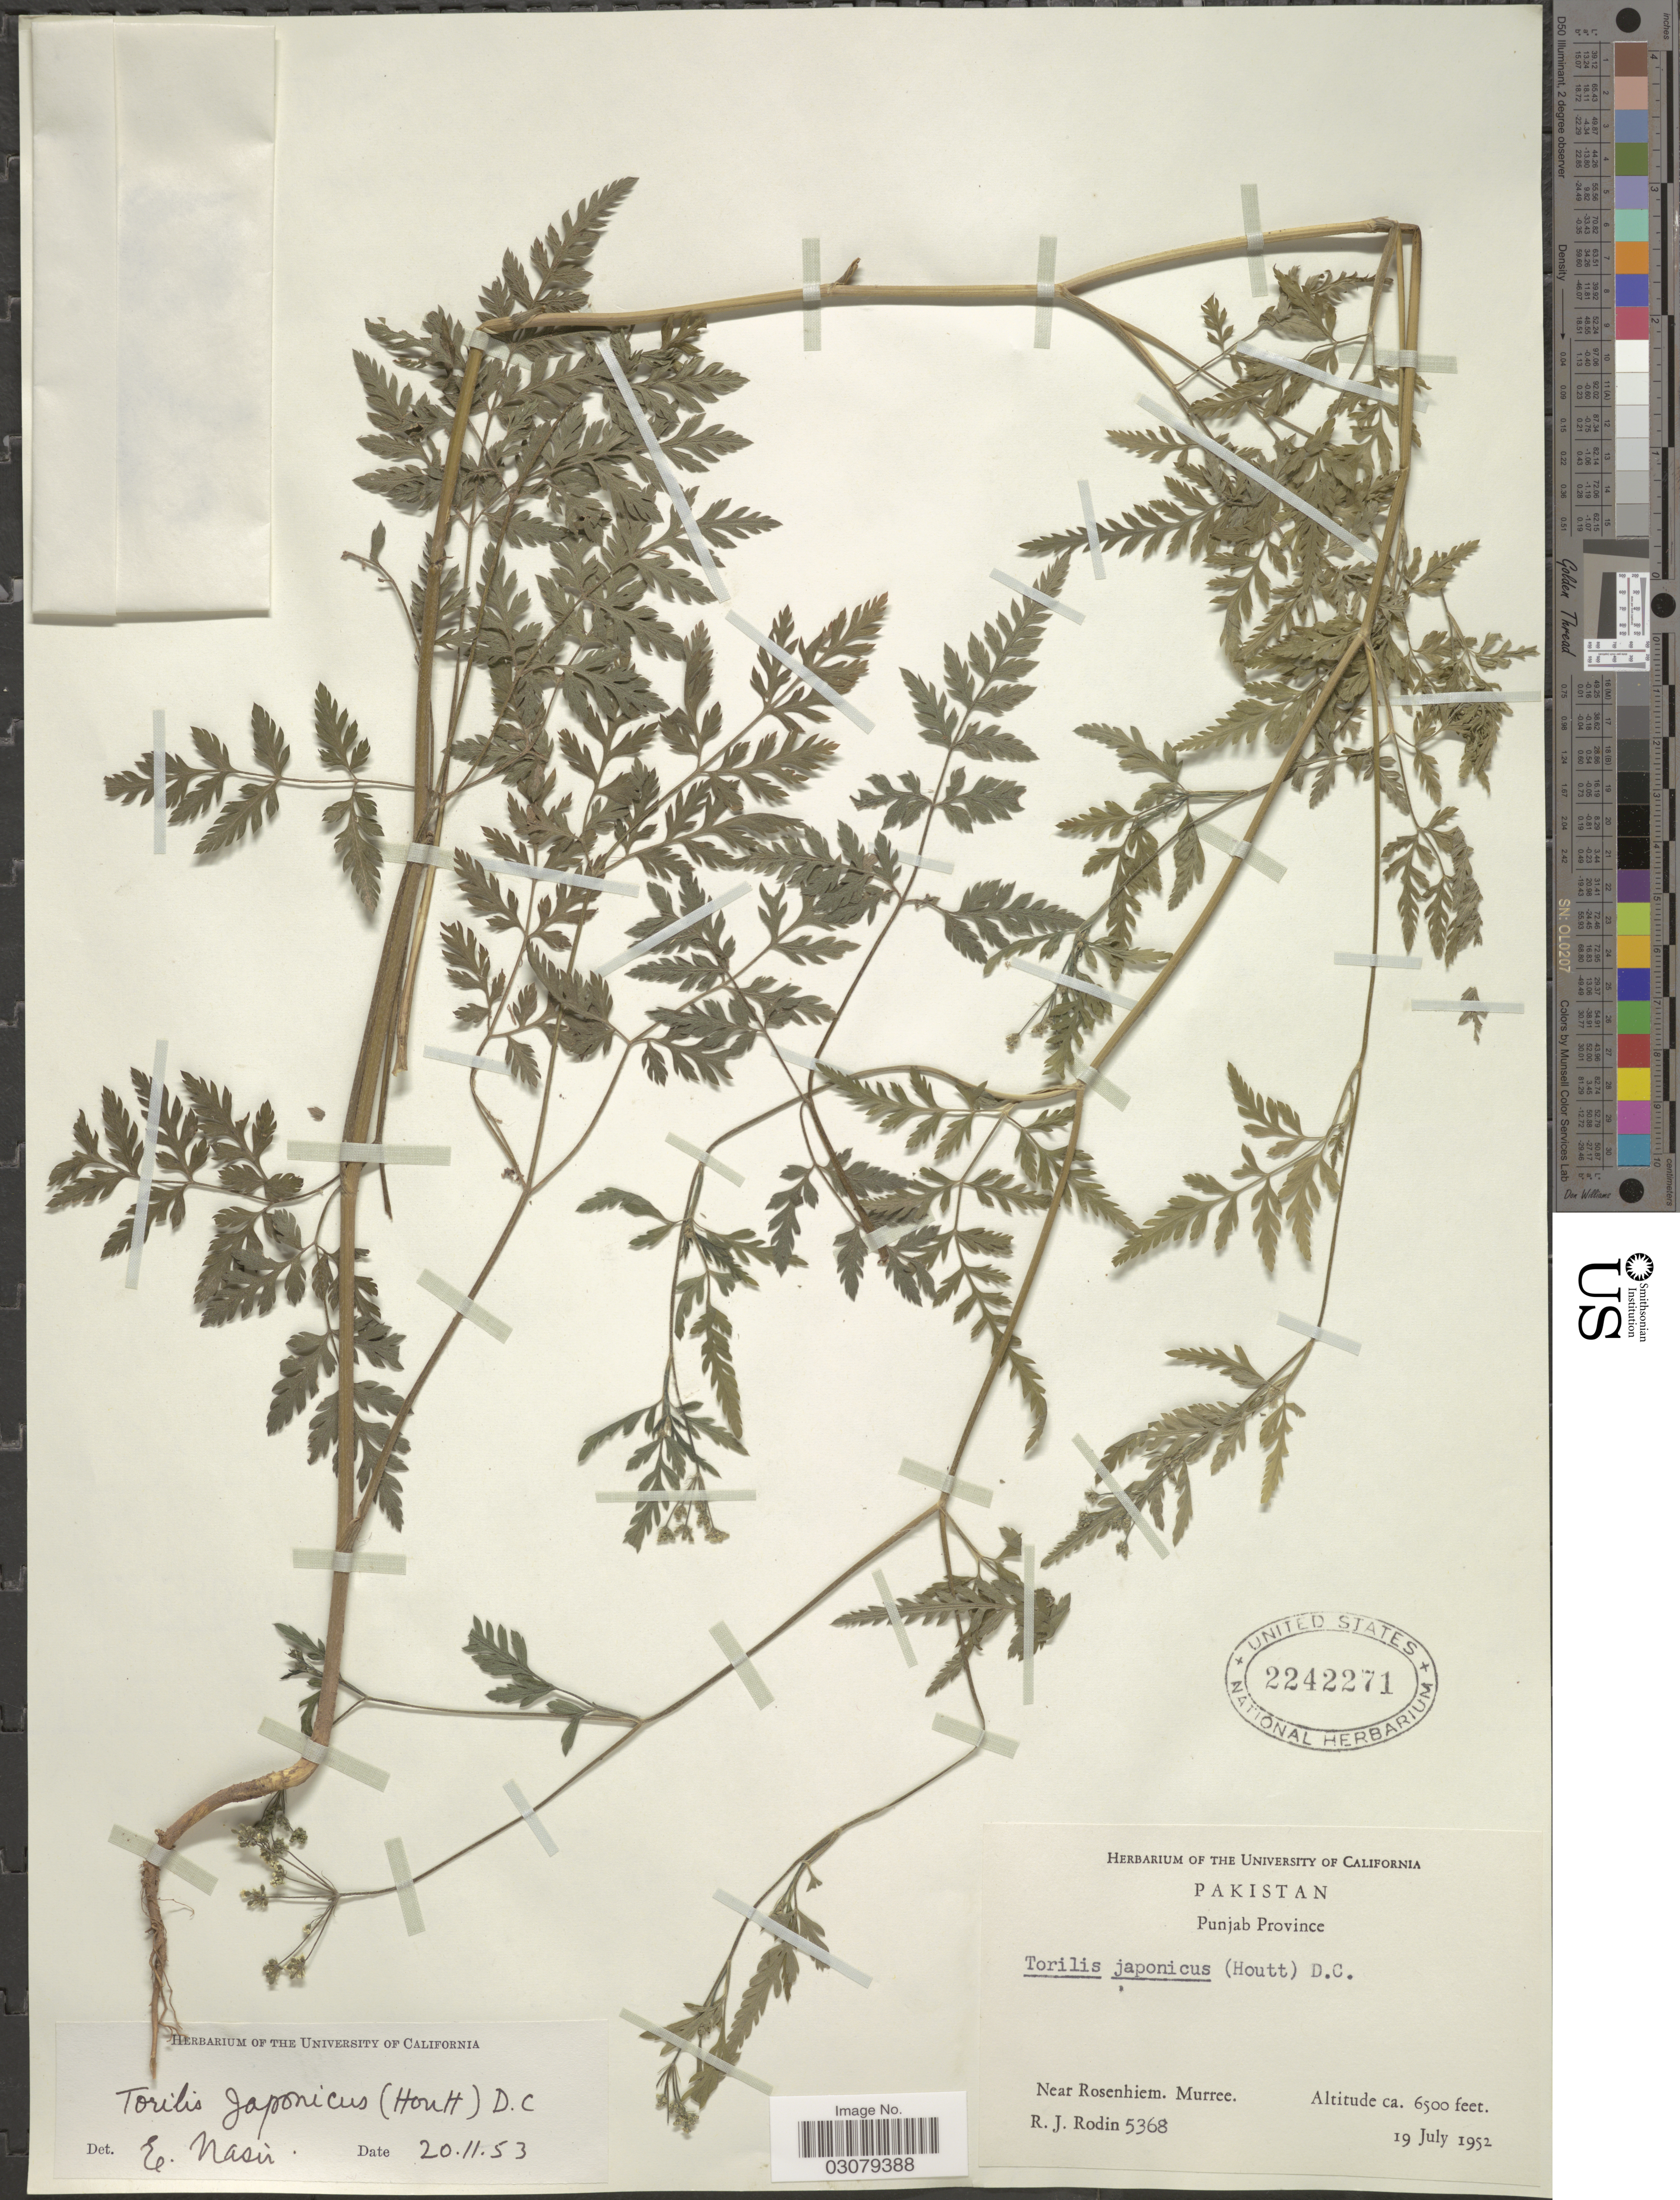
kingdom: Plantae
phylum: Tracheophyta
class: Magnoliopsida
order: Apiales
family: Apiaceae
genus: Torilis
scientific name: Torilis japonica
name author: (Houtt.) DC.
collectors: R. J. Rodin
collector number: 5368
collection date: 1952-07-19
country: Pakistan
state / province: Punjab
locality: Near Rosenhiem. Murree.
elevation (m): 1981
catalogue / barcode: US 2242271